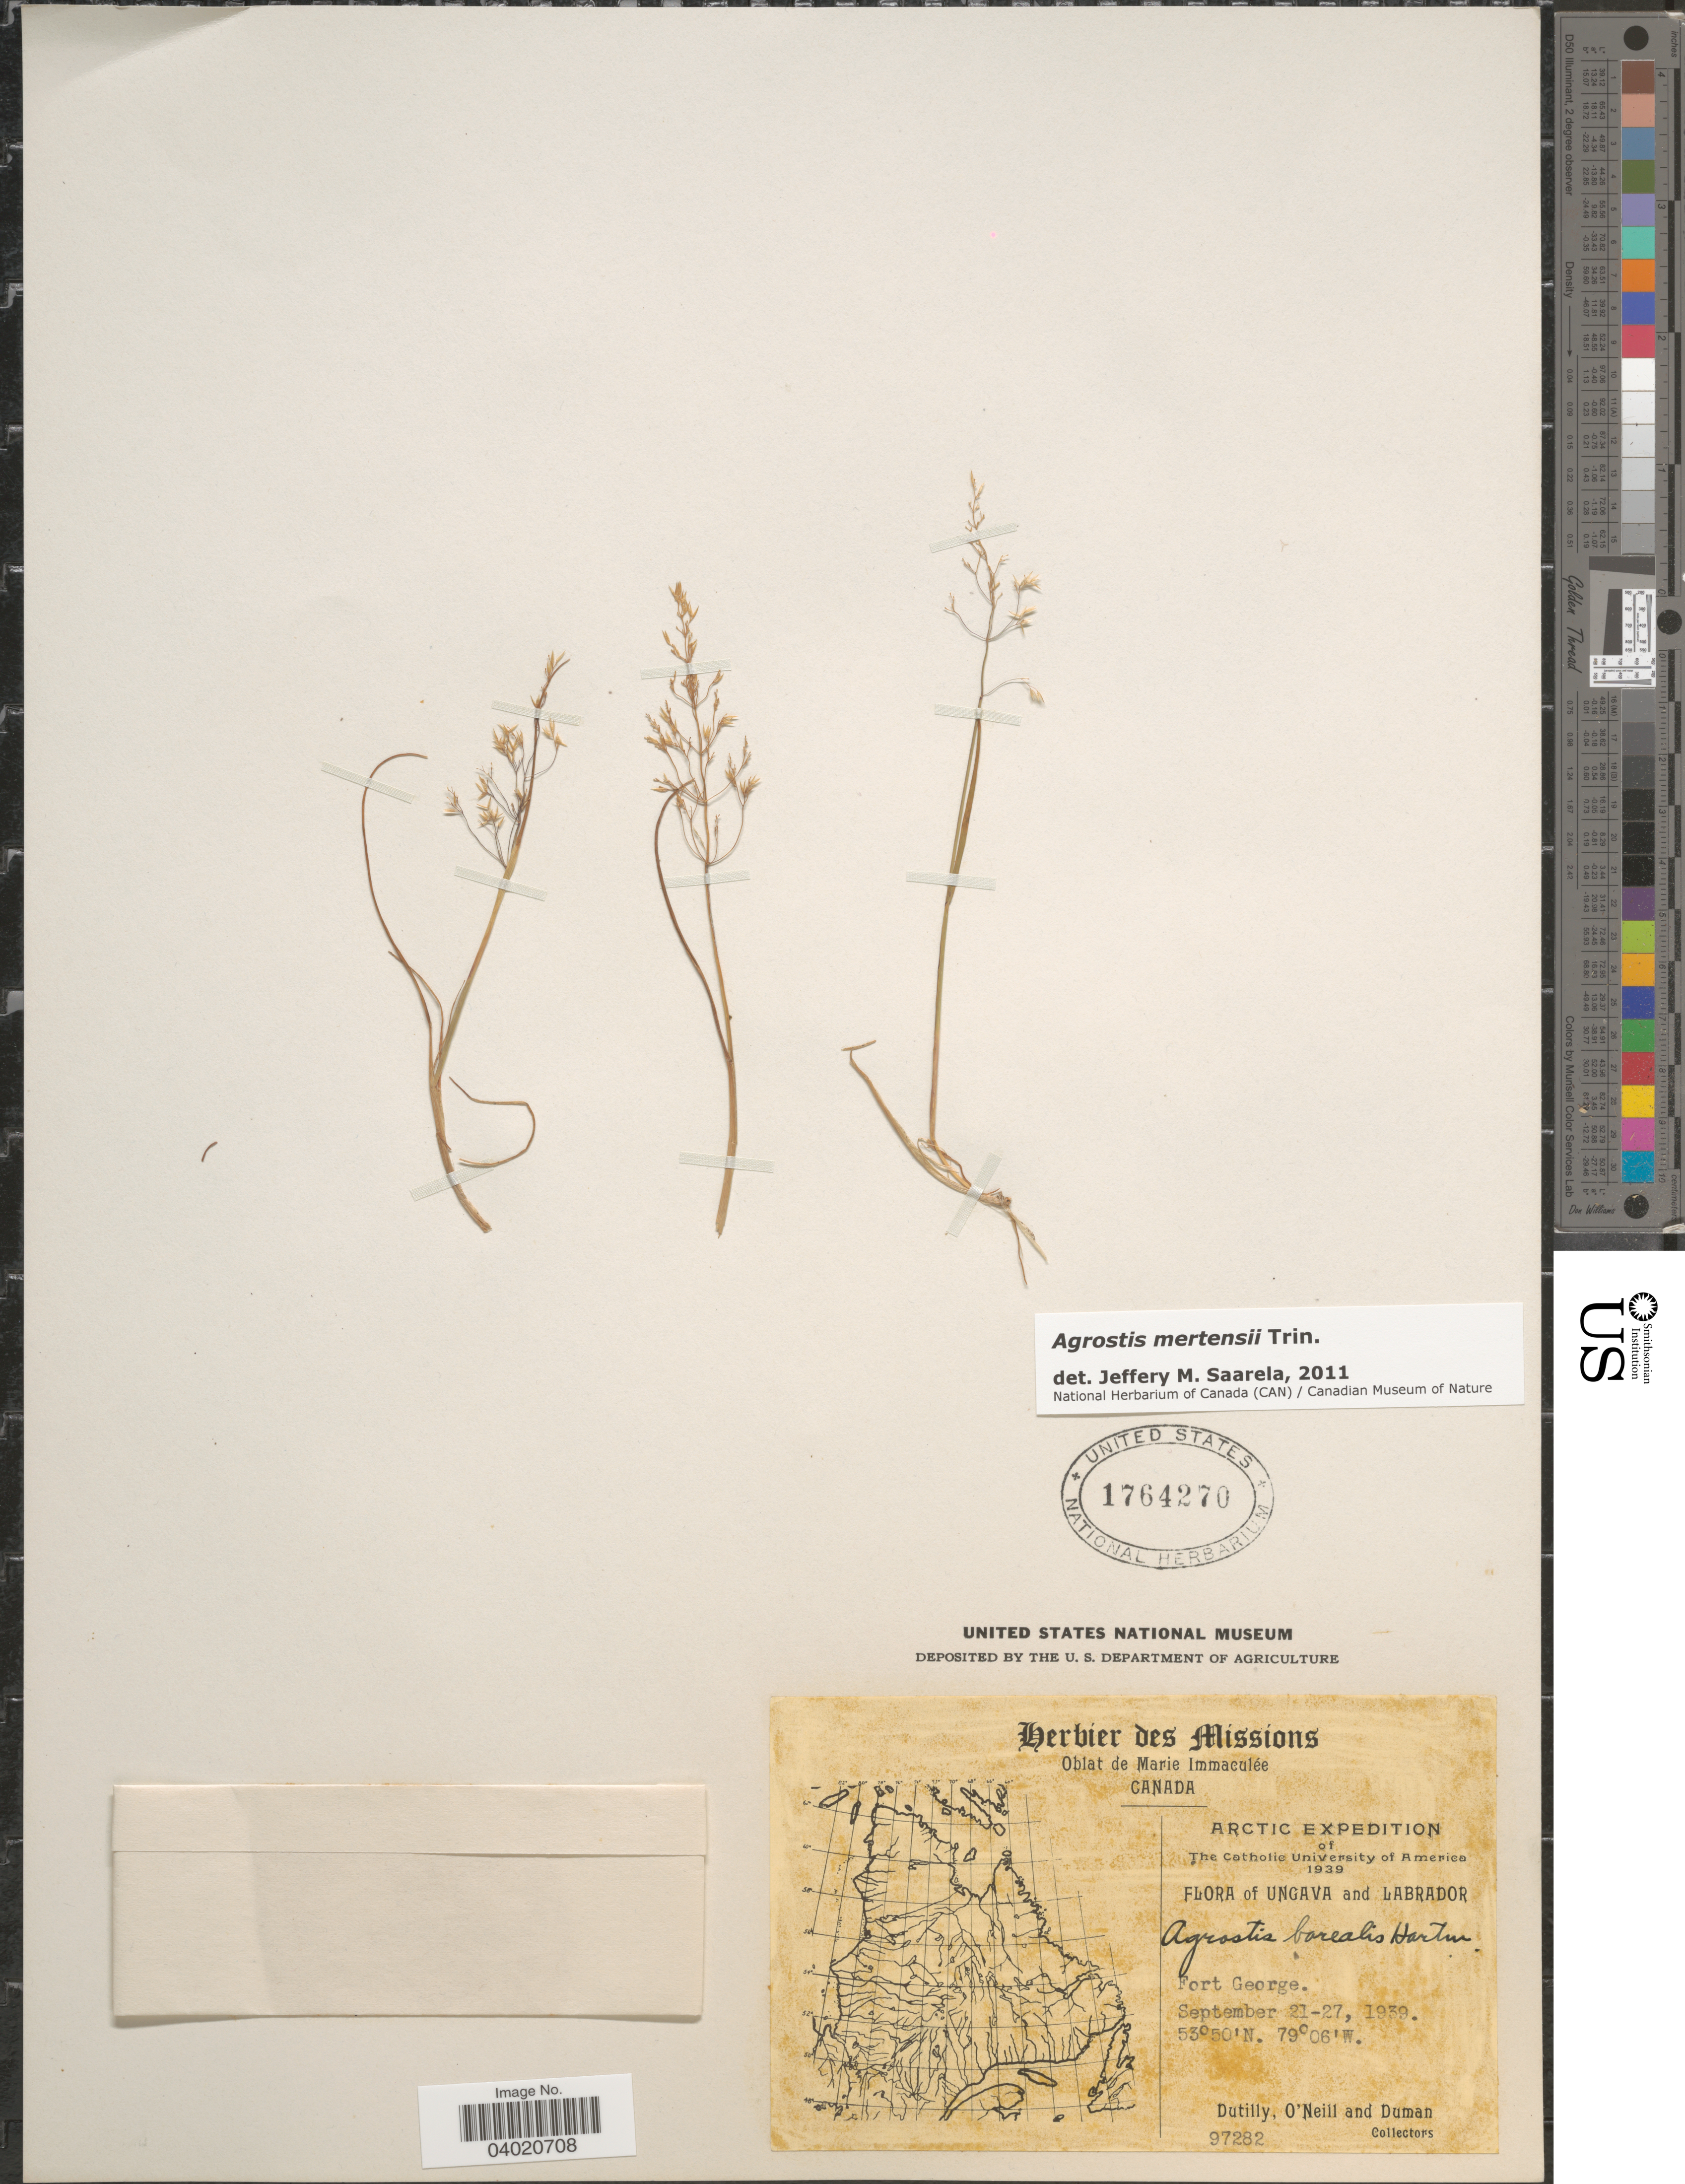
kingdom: Plantae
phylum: Tracheophyta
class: Liliopsida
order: Poales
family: Poaceae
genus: Agrostis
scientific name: Agrostis mertensii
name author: Trin.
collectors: -. Dutilly, -. O'Neill & -. Duman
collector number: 97282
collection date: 1939-09-21/1939-09-27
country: Canada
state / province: Newfoundland and Labrador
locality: Ungava and Labrador. Fort George.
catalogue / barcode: US 1764270